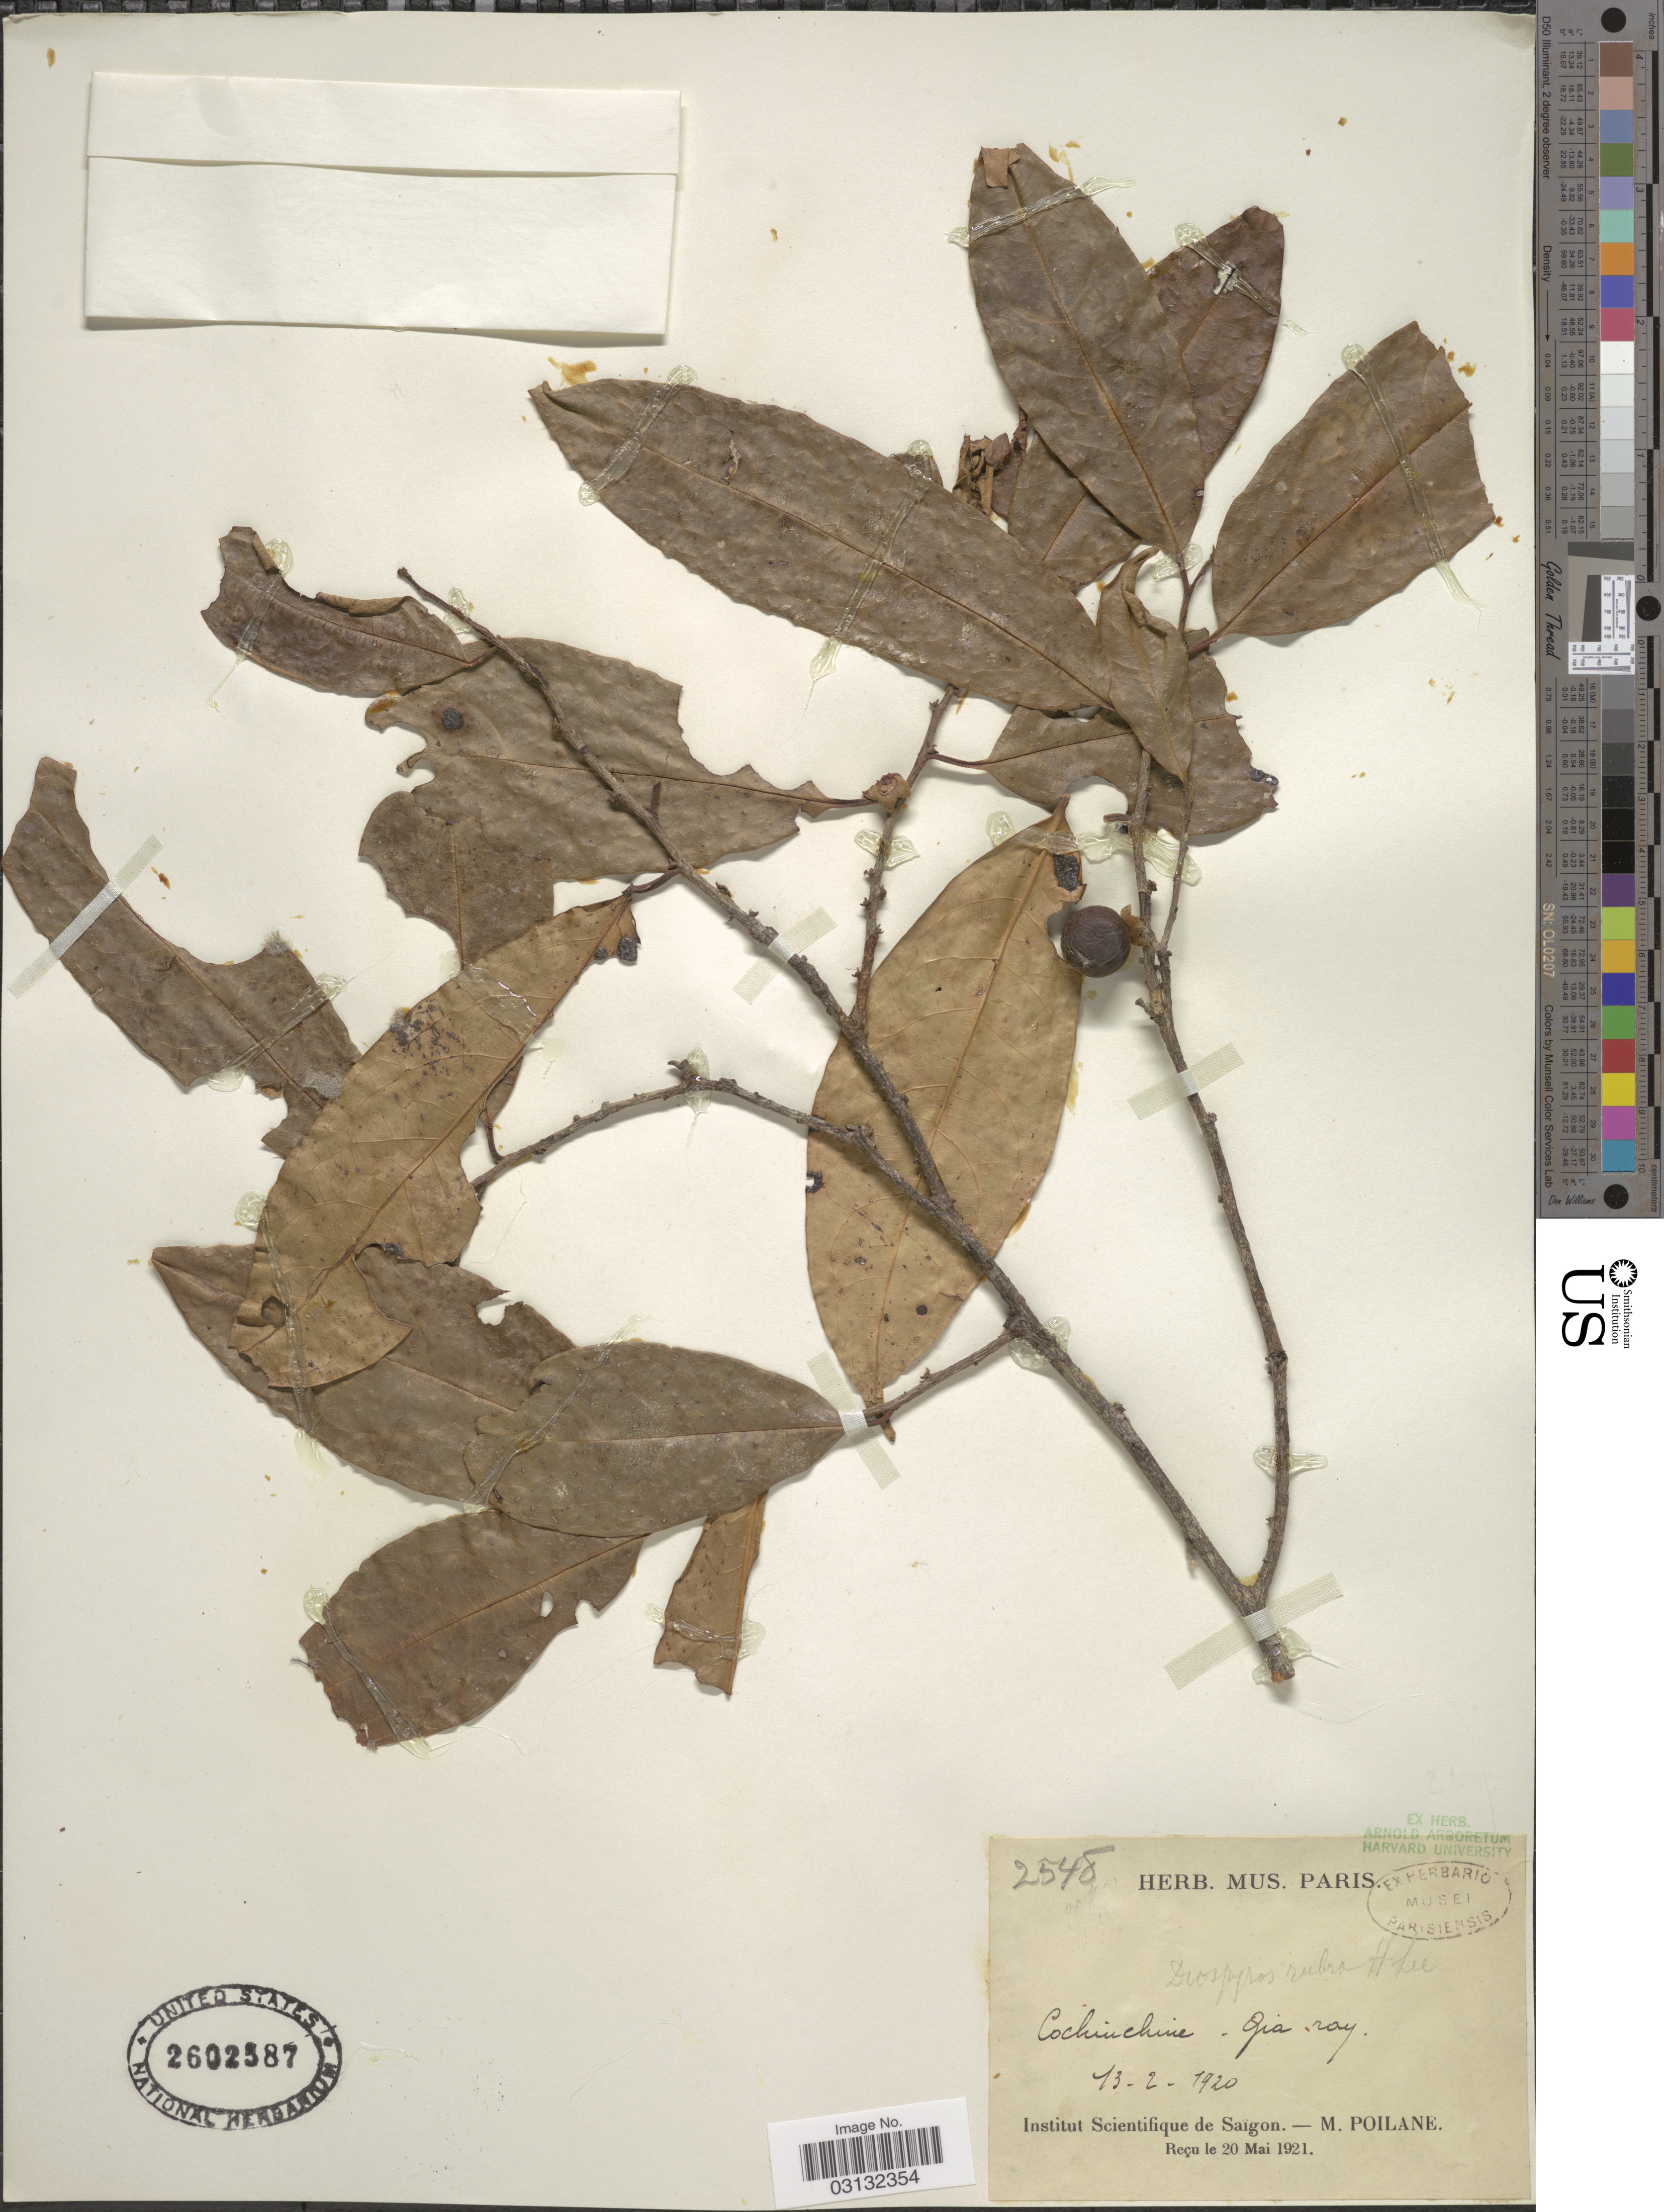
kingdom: Plantae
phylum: Tracheophyta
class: Magnoliopsida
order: Ericales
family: Ebenaceae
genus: Diospyros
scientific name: Diospyros rubra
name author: Lecomte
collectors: E. Poilane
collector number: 2548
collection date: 1920-02-13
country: Vietnam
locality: Cochinchine - Gia ray.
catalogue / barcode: US 2602587